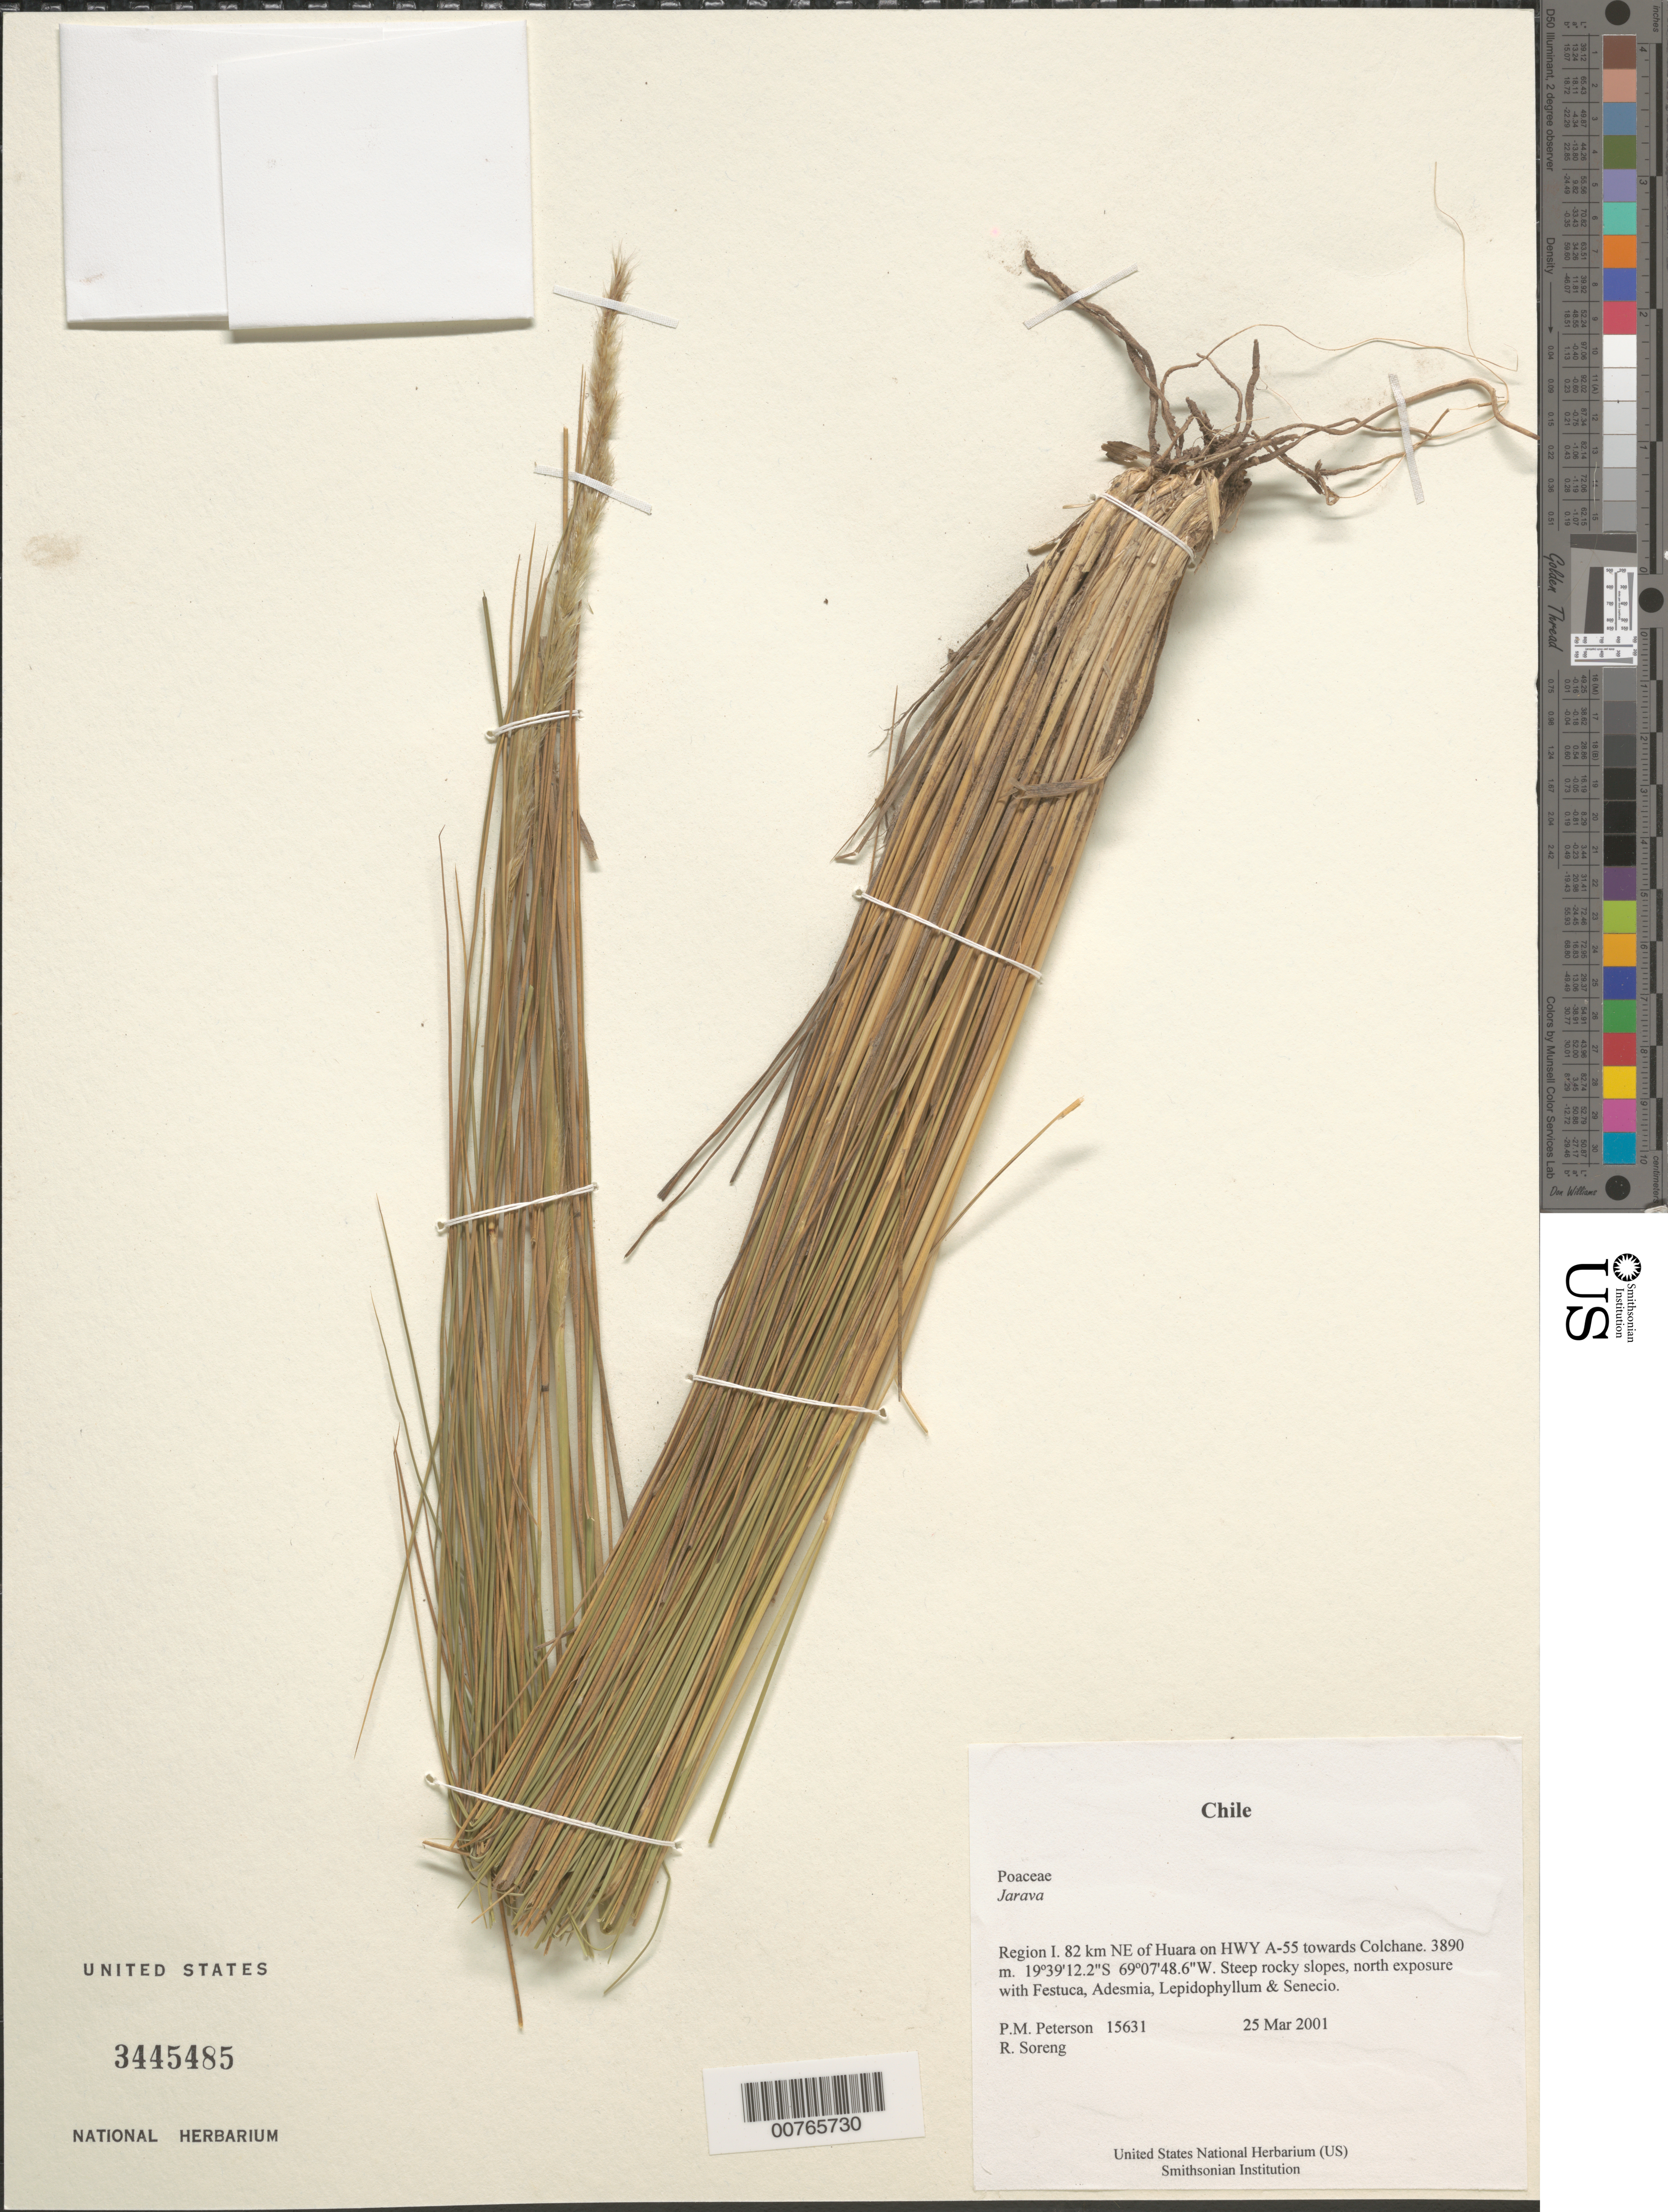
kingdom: Plantae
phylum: Tracheophyta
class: Liliopsida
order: Poales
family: Poaceae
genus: Jarava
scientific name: Jarava subaristata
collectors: P. M. Peterson & R. J. Soreng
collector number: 15631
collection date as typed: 25 Mar 2001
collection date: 2001-03-25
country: Chile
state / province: Tarapacá (I)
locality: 82 km NE of Huara on HWY A-55 towards Colchane.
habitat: Steep rocky slopes, north exposure with Festuca, Adesmia, Lepidophyllum & Senecio.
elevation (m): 3890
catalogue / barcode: US 3445485